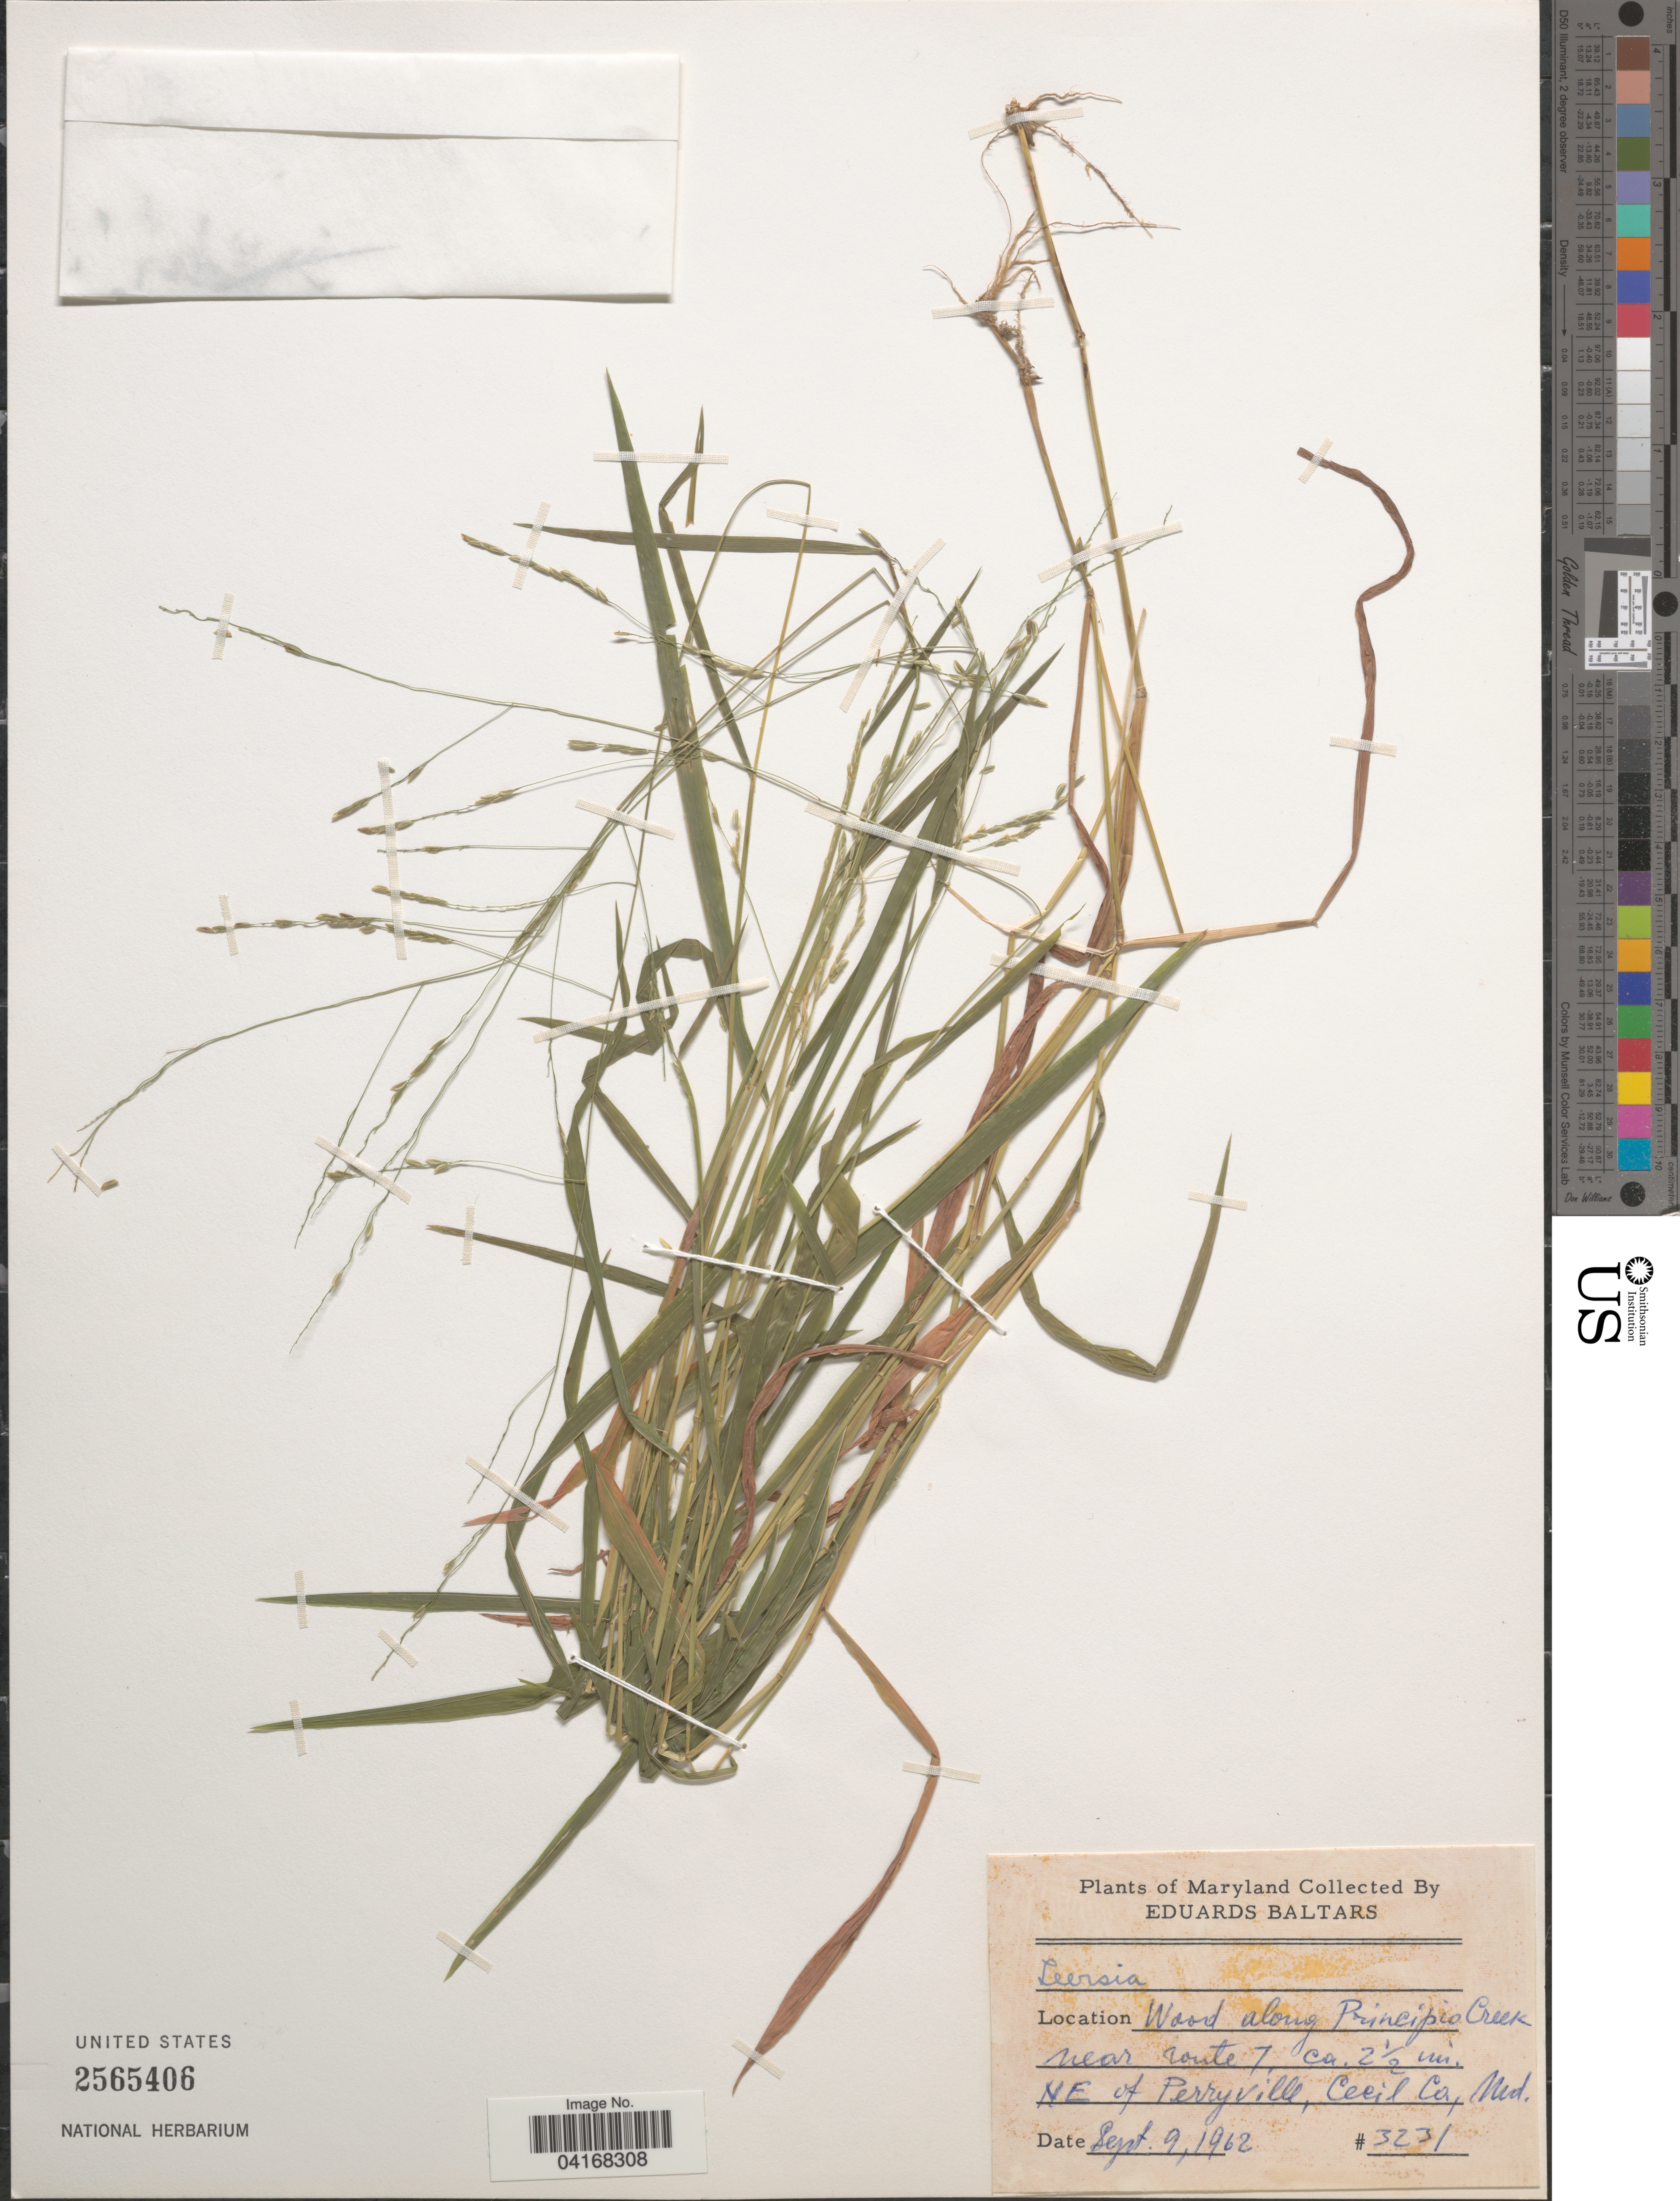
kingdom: Plantae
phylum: Tracheophyta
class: Liliopsida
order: Poales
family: Poaceae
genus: Leersia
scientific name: Leersia sp.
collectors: E. Baltars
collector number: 3231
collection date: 1962-09-09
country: United States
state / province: Maryland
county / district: Cecil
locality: Wood along Principio Creek near route 7, ca. 2½ mi. NE of Perryville, Cecil Co.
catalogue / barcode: US 2565406